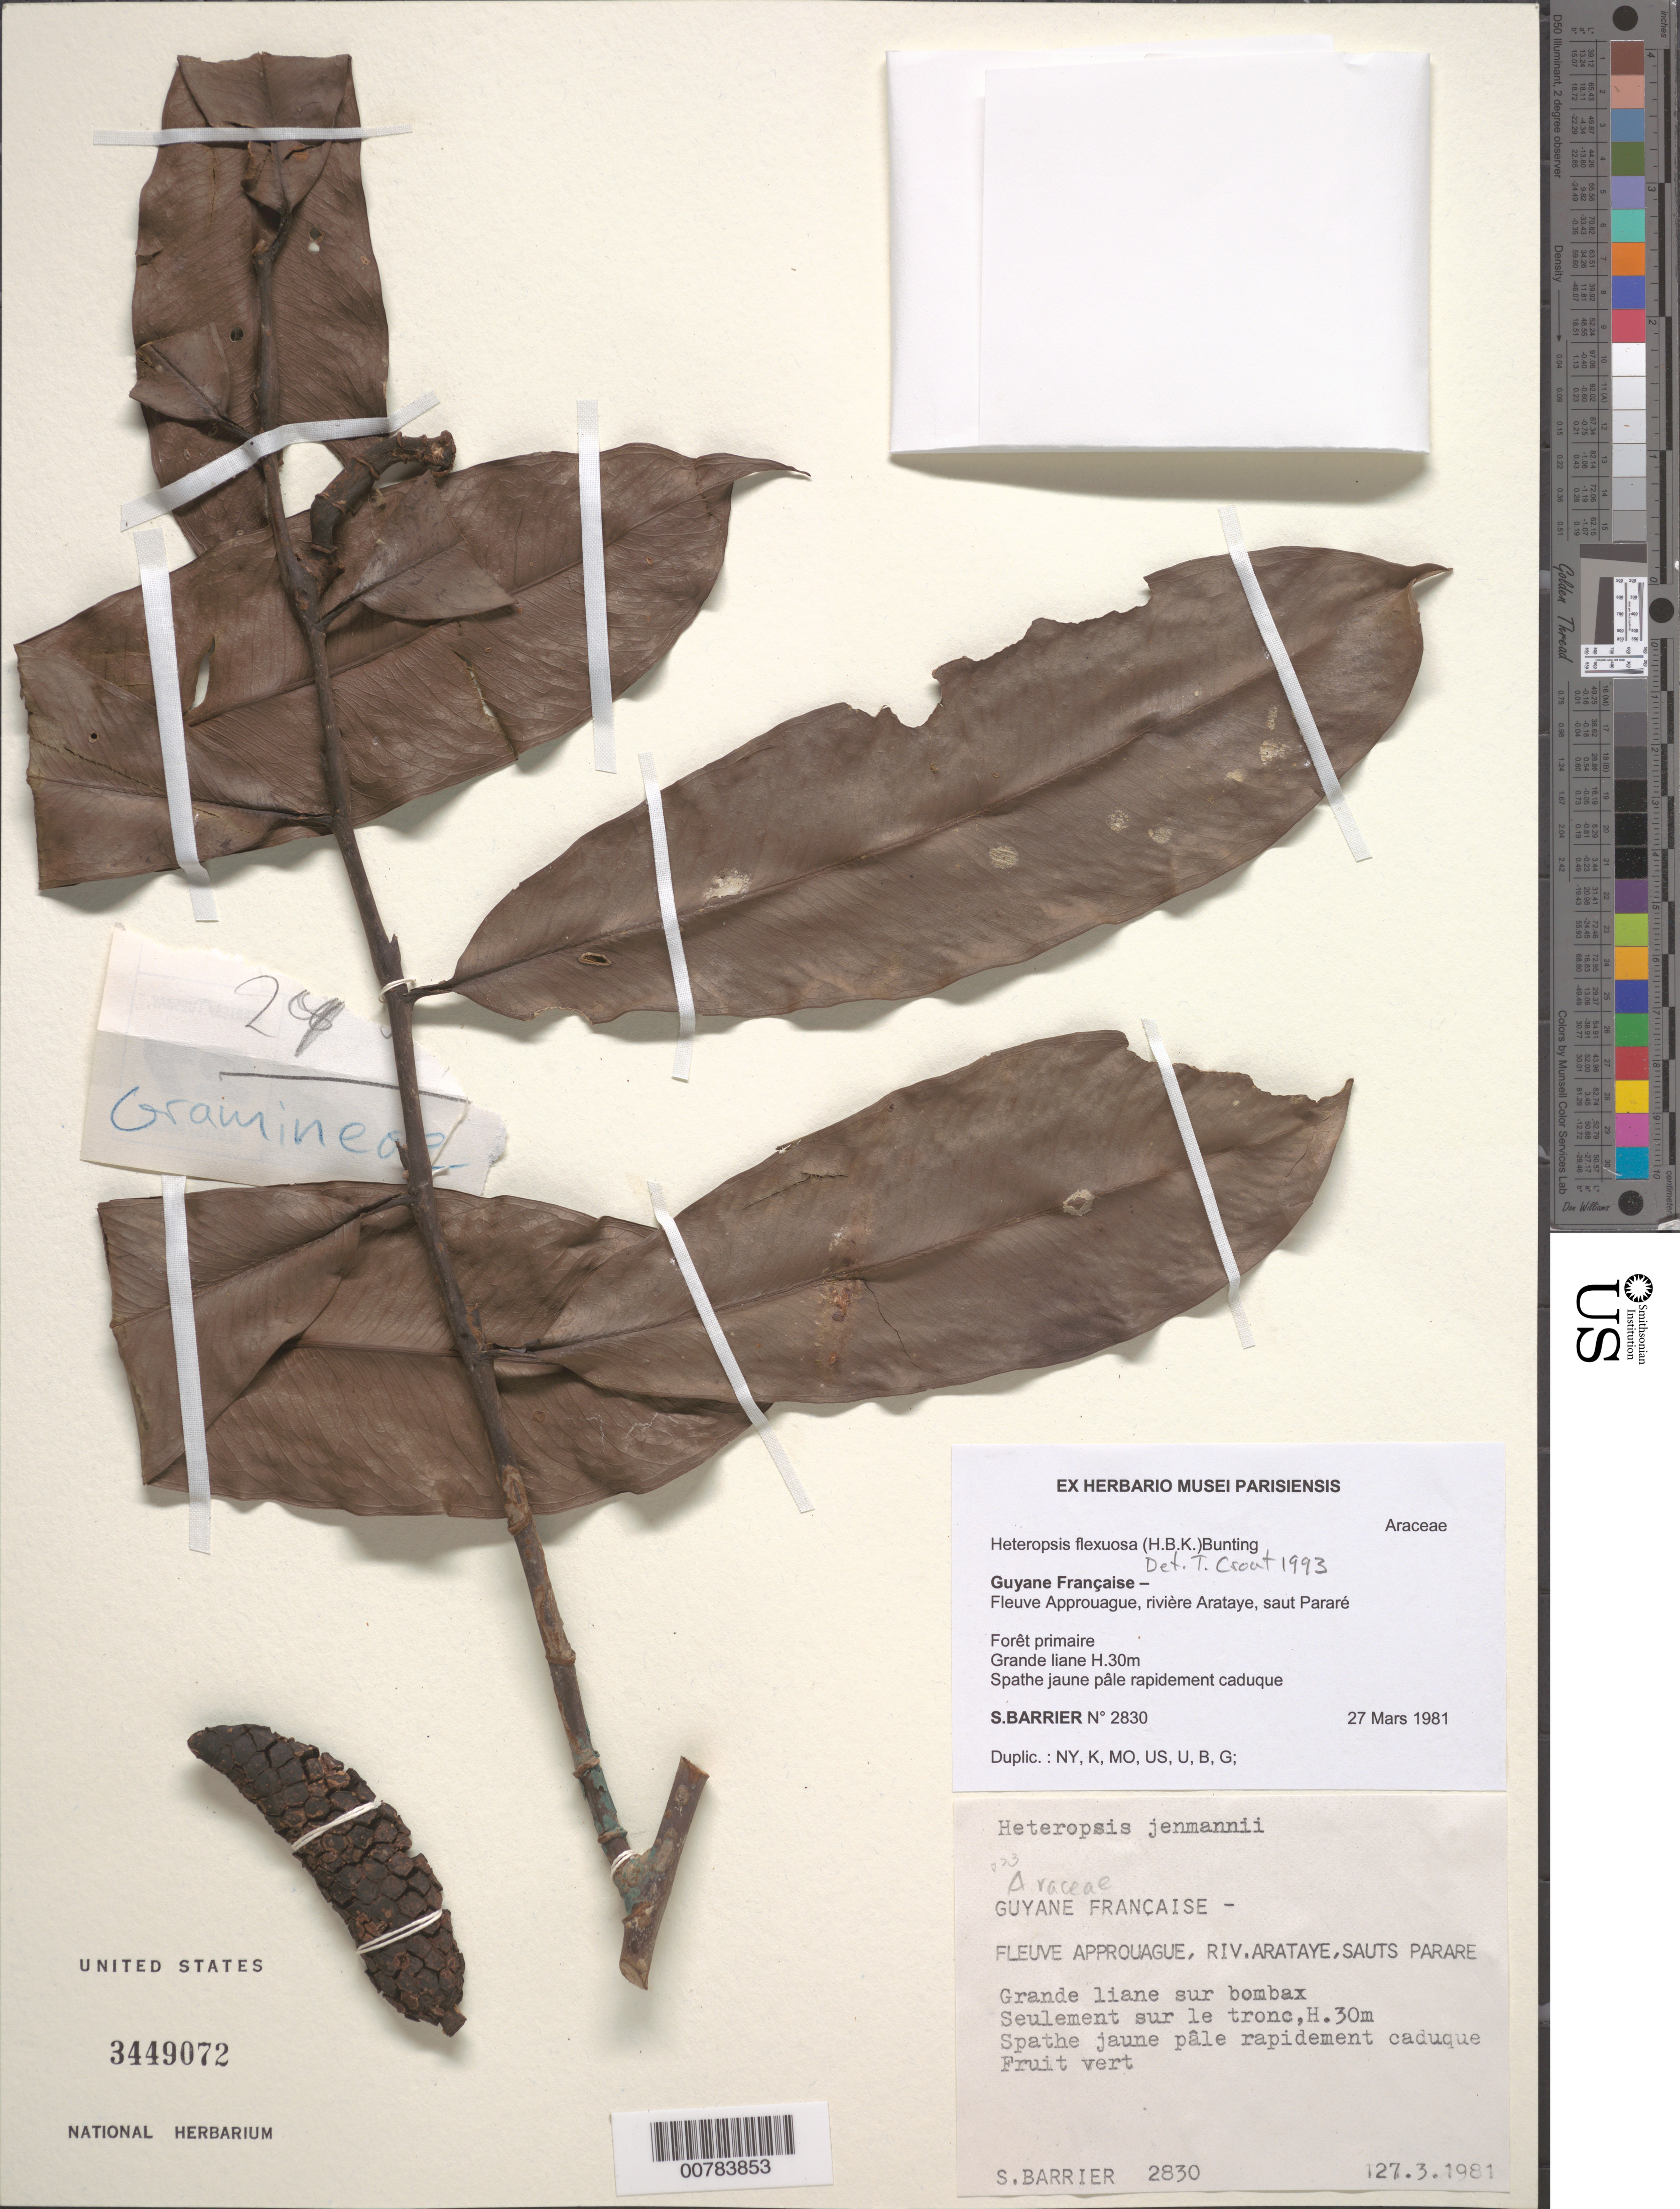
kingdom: Plantae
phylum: Tracheophyta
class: Liliopsida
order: Alismatales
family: Araceae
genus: Heteropsis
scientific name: Heteropsis flexuosa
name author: (Kunth) G.S. Bunting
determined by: Croat, Thomas B., Missouri Botanical Garden (MO)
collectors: S. Barrier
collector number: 2830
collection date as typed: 27-Mar-81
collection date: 1981-03-27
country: French Guiana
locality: Rivière Arataye, Saut Pararé (rapids) (ca. 20 km upstream from cofluence with Approuague River)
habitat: Forêt primaire, sur bombax seulement sur le tronc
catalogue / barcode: US 3449072